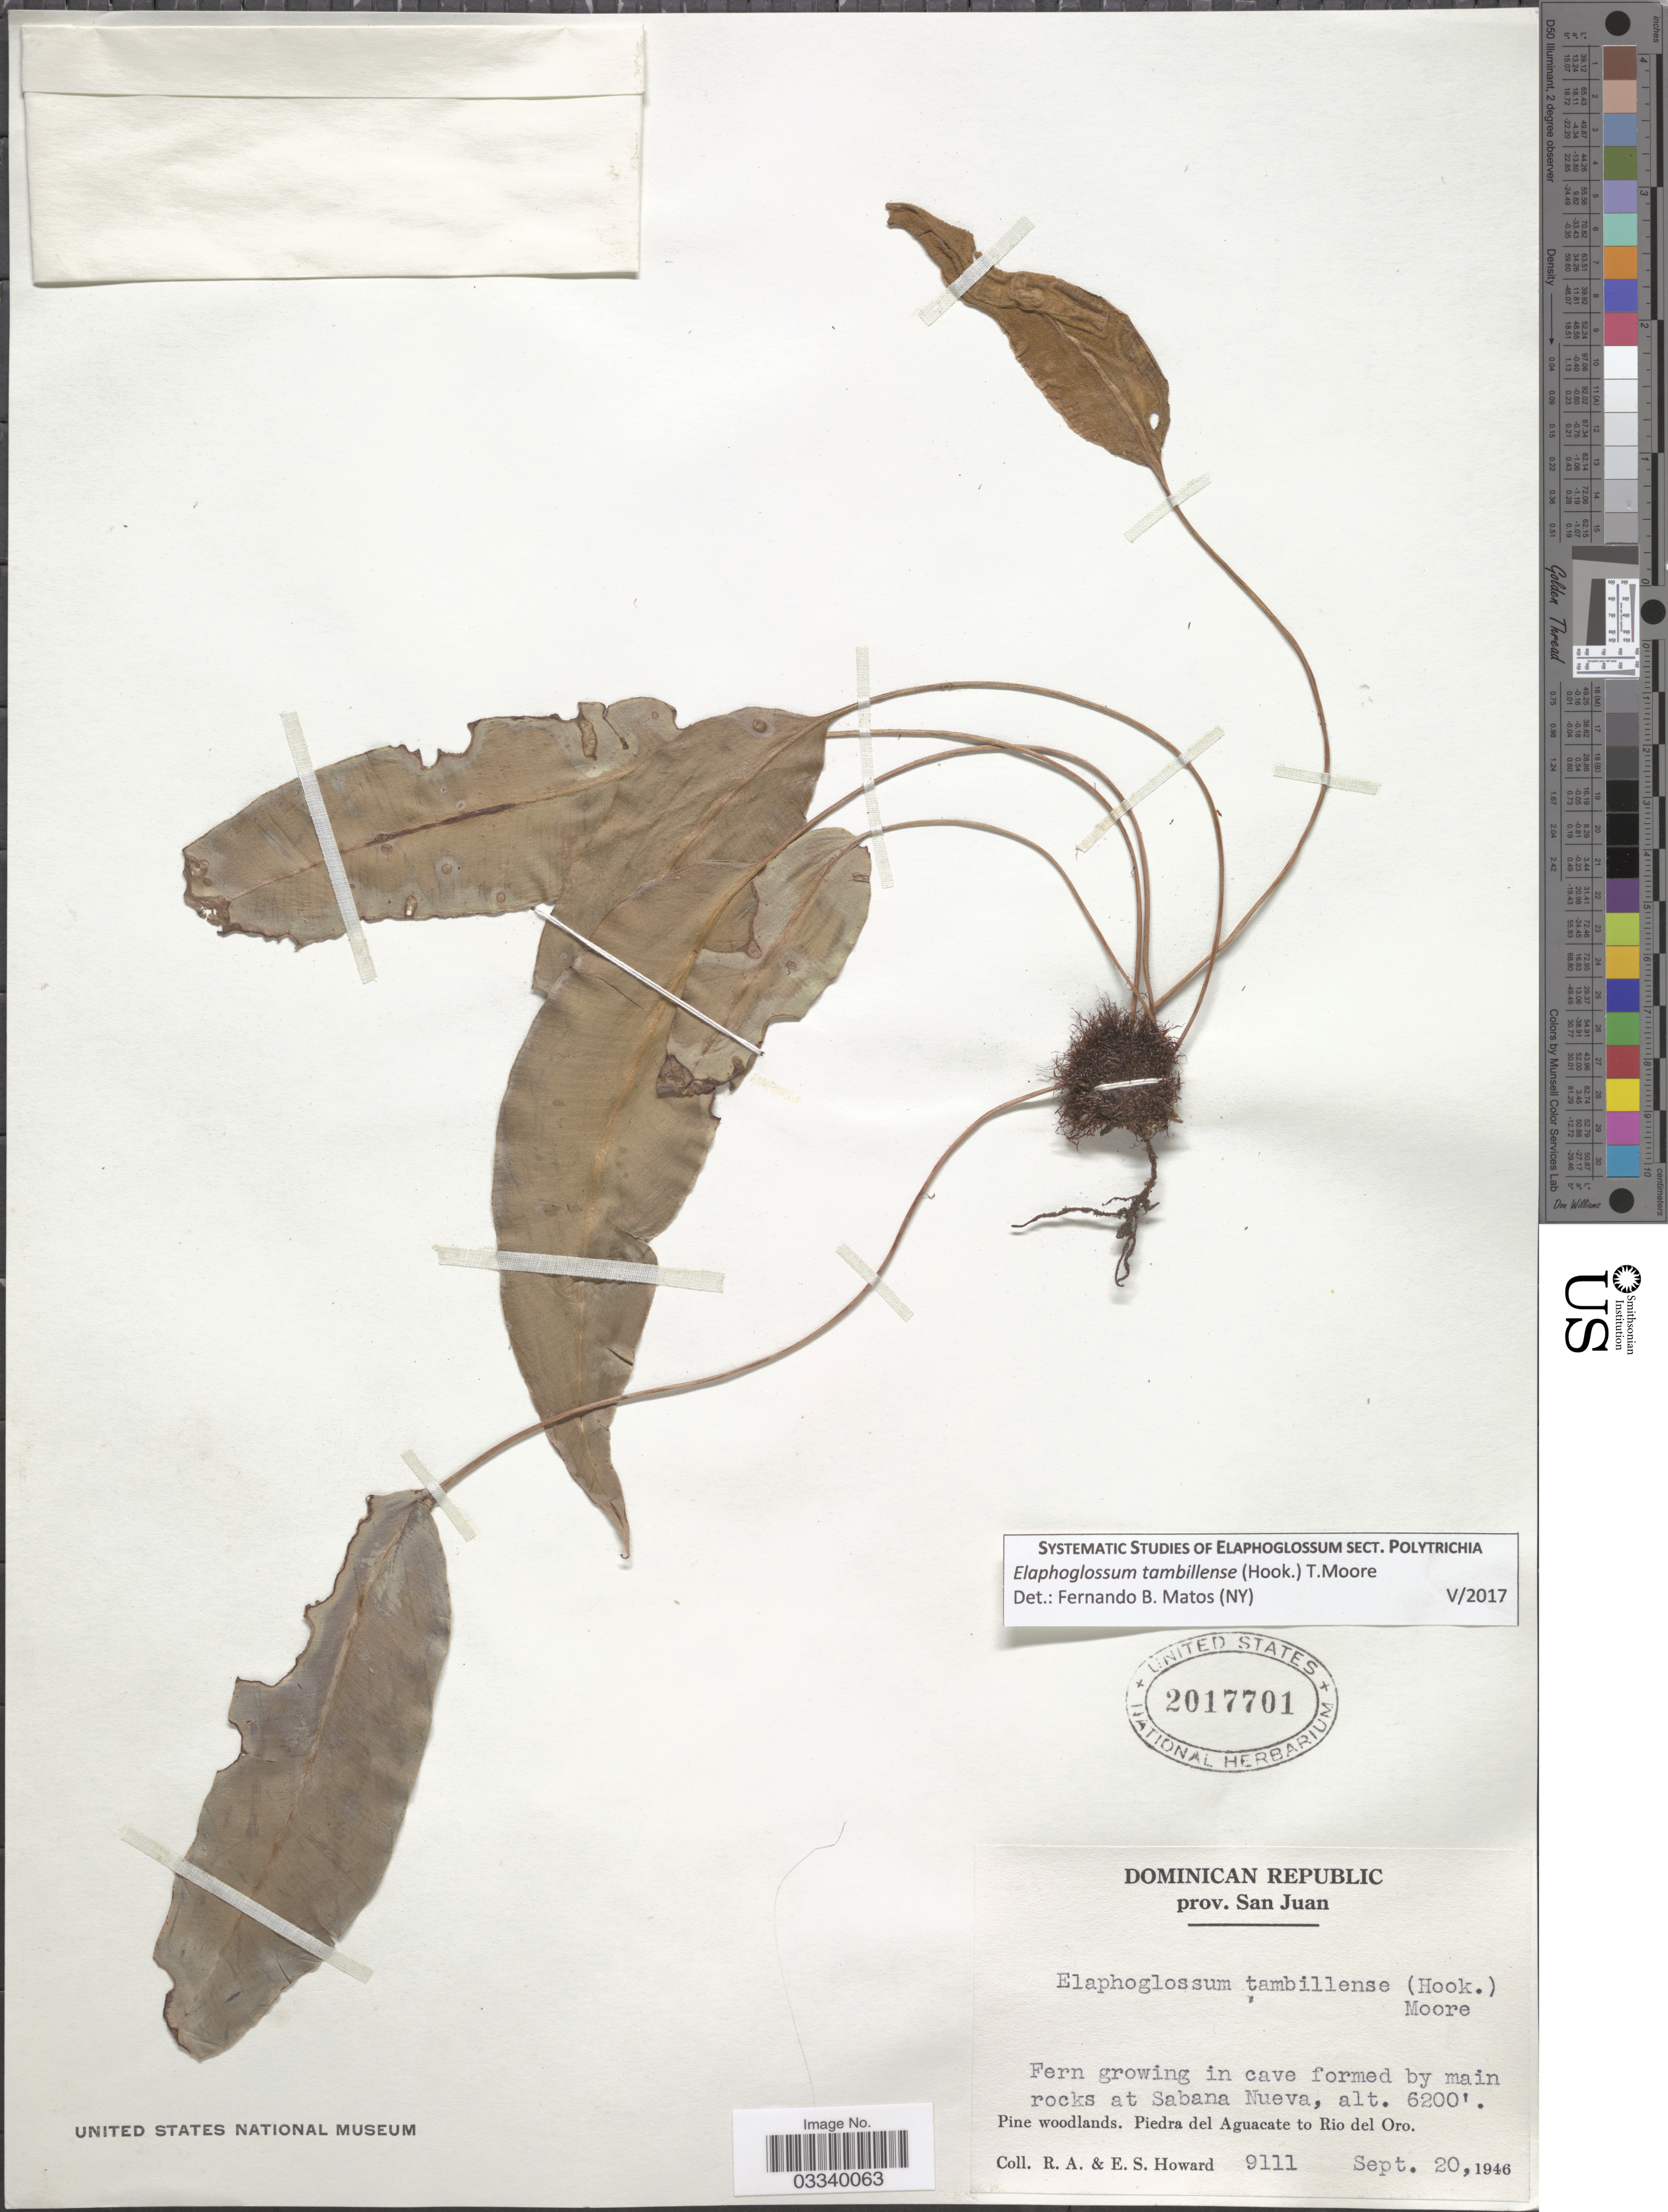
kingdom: Plantae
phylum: Tracheophyta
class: Polypodiopsida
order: Polypodiales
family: Dryopteridaceae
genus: Elaphoglossum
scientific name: Elaphoglossum tambillense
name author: (Hook.) T. Moore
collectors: R. A. Howard & E. S. Howard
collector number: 9111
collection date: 1946-09-20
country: Dominican Republic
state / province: San Juan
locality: Fern growing in cave formed by main rocks at Sabana Nueva. Pine woodlands. Piedra del Aguacate to Rio del Oro.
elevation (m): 1890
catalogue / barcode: US 2017701